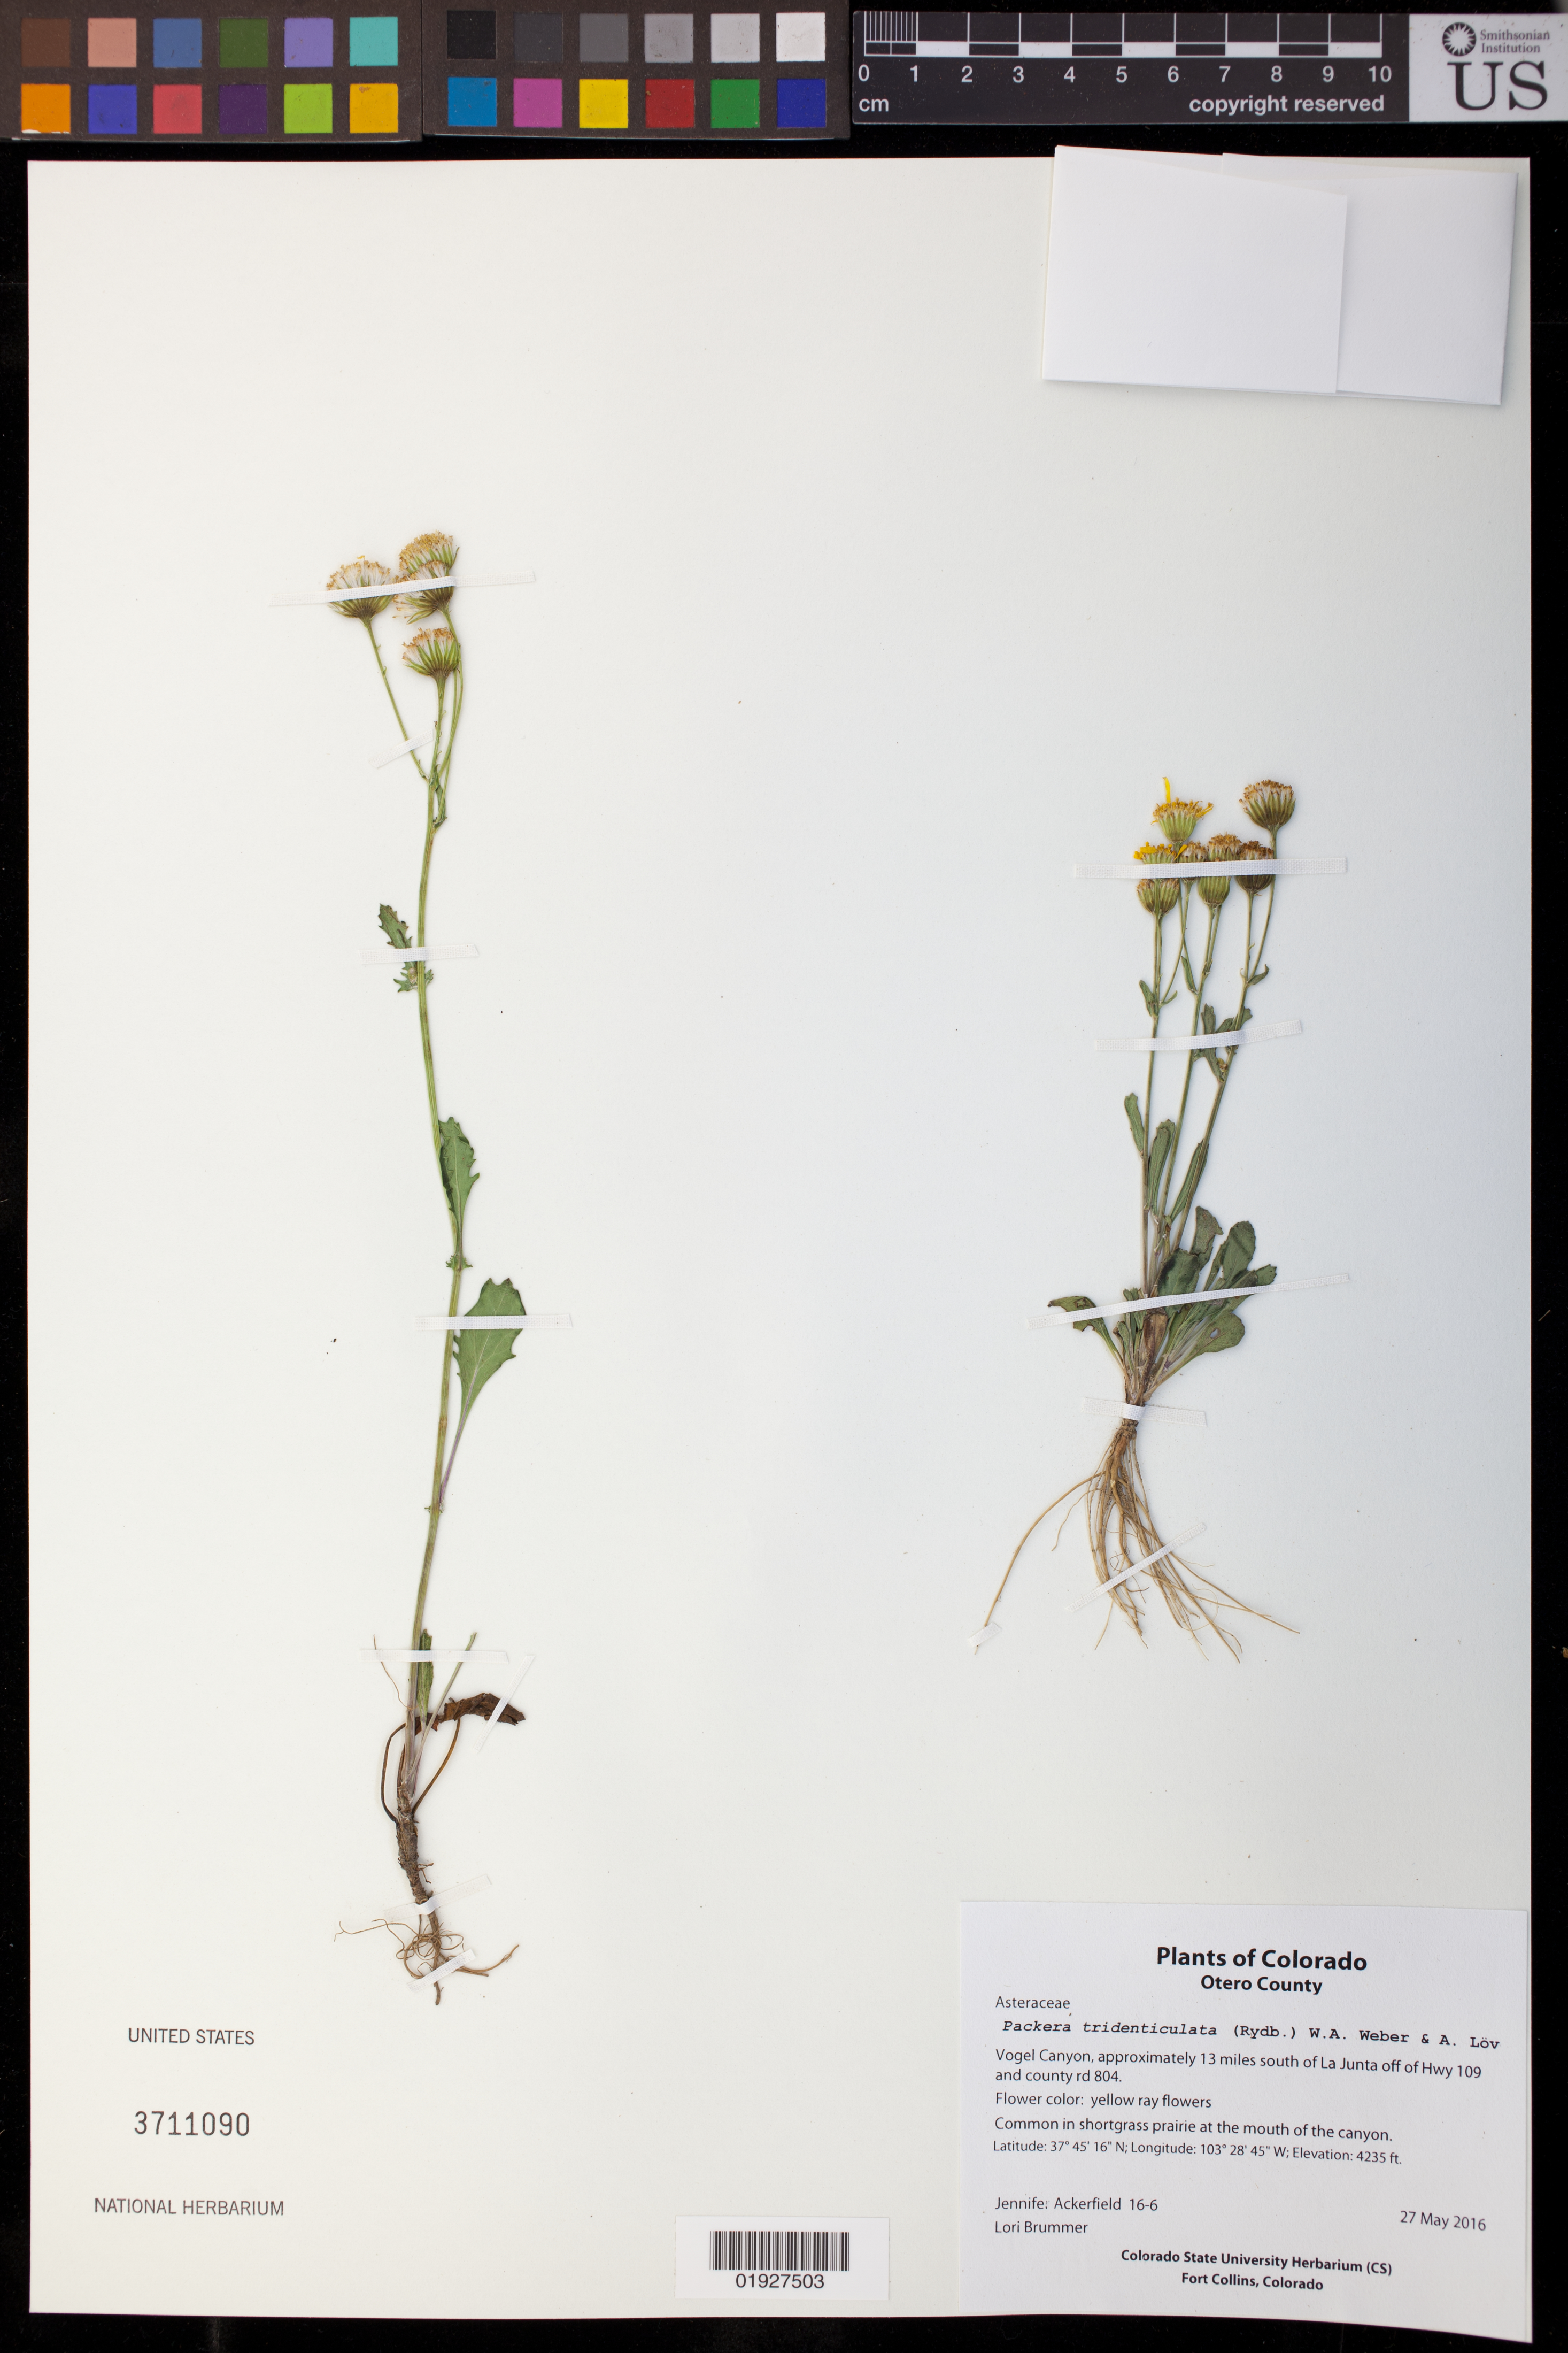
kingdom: Plantae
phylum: Tracheophyta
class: Magnoliopsida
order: Asterales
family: Asteraceae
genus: Packera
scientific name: Packera tridenticulata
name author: (Rydb.) W.A. Weber & Á. Löve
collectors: J. Ackerfield & L. Brummer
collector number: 16-6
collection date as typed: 27 May 2016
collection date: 2016-05-27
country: United States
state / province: Colorado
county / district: Otero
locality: Vogel Canyon, Approx. 13 mi S of La Junta off of Hwy 109 and country rd 804.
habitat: Common in shortgrass prairie at the mouth of the canyon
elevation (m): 1291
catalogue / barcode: US 3711090